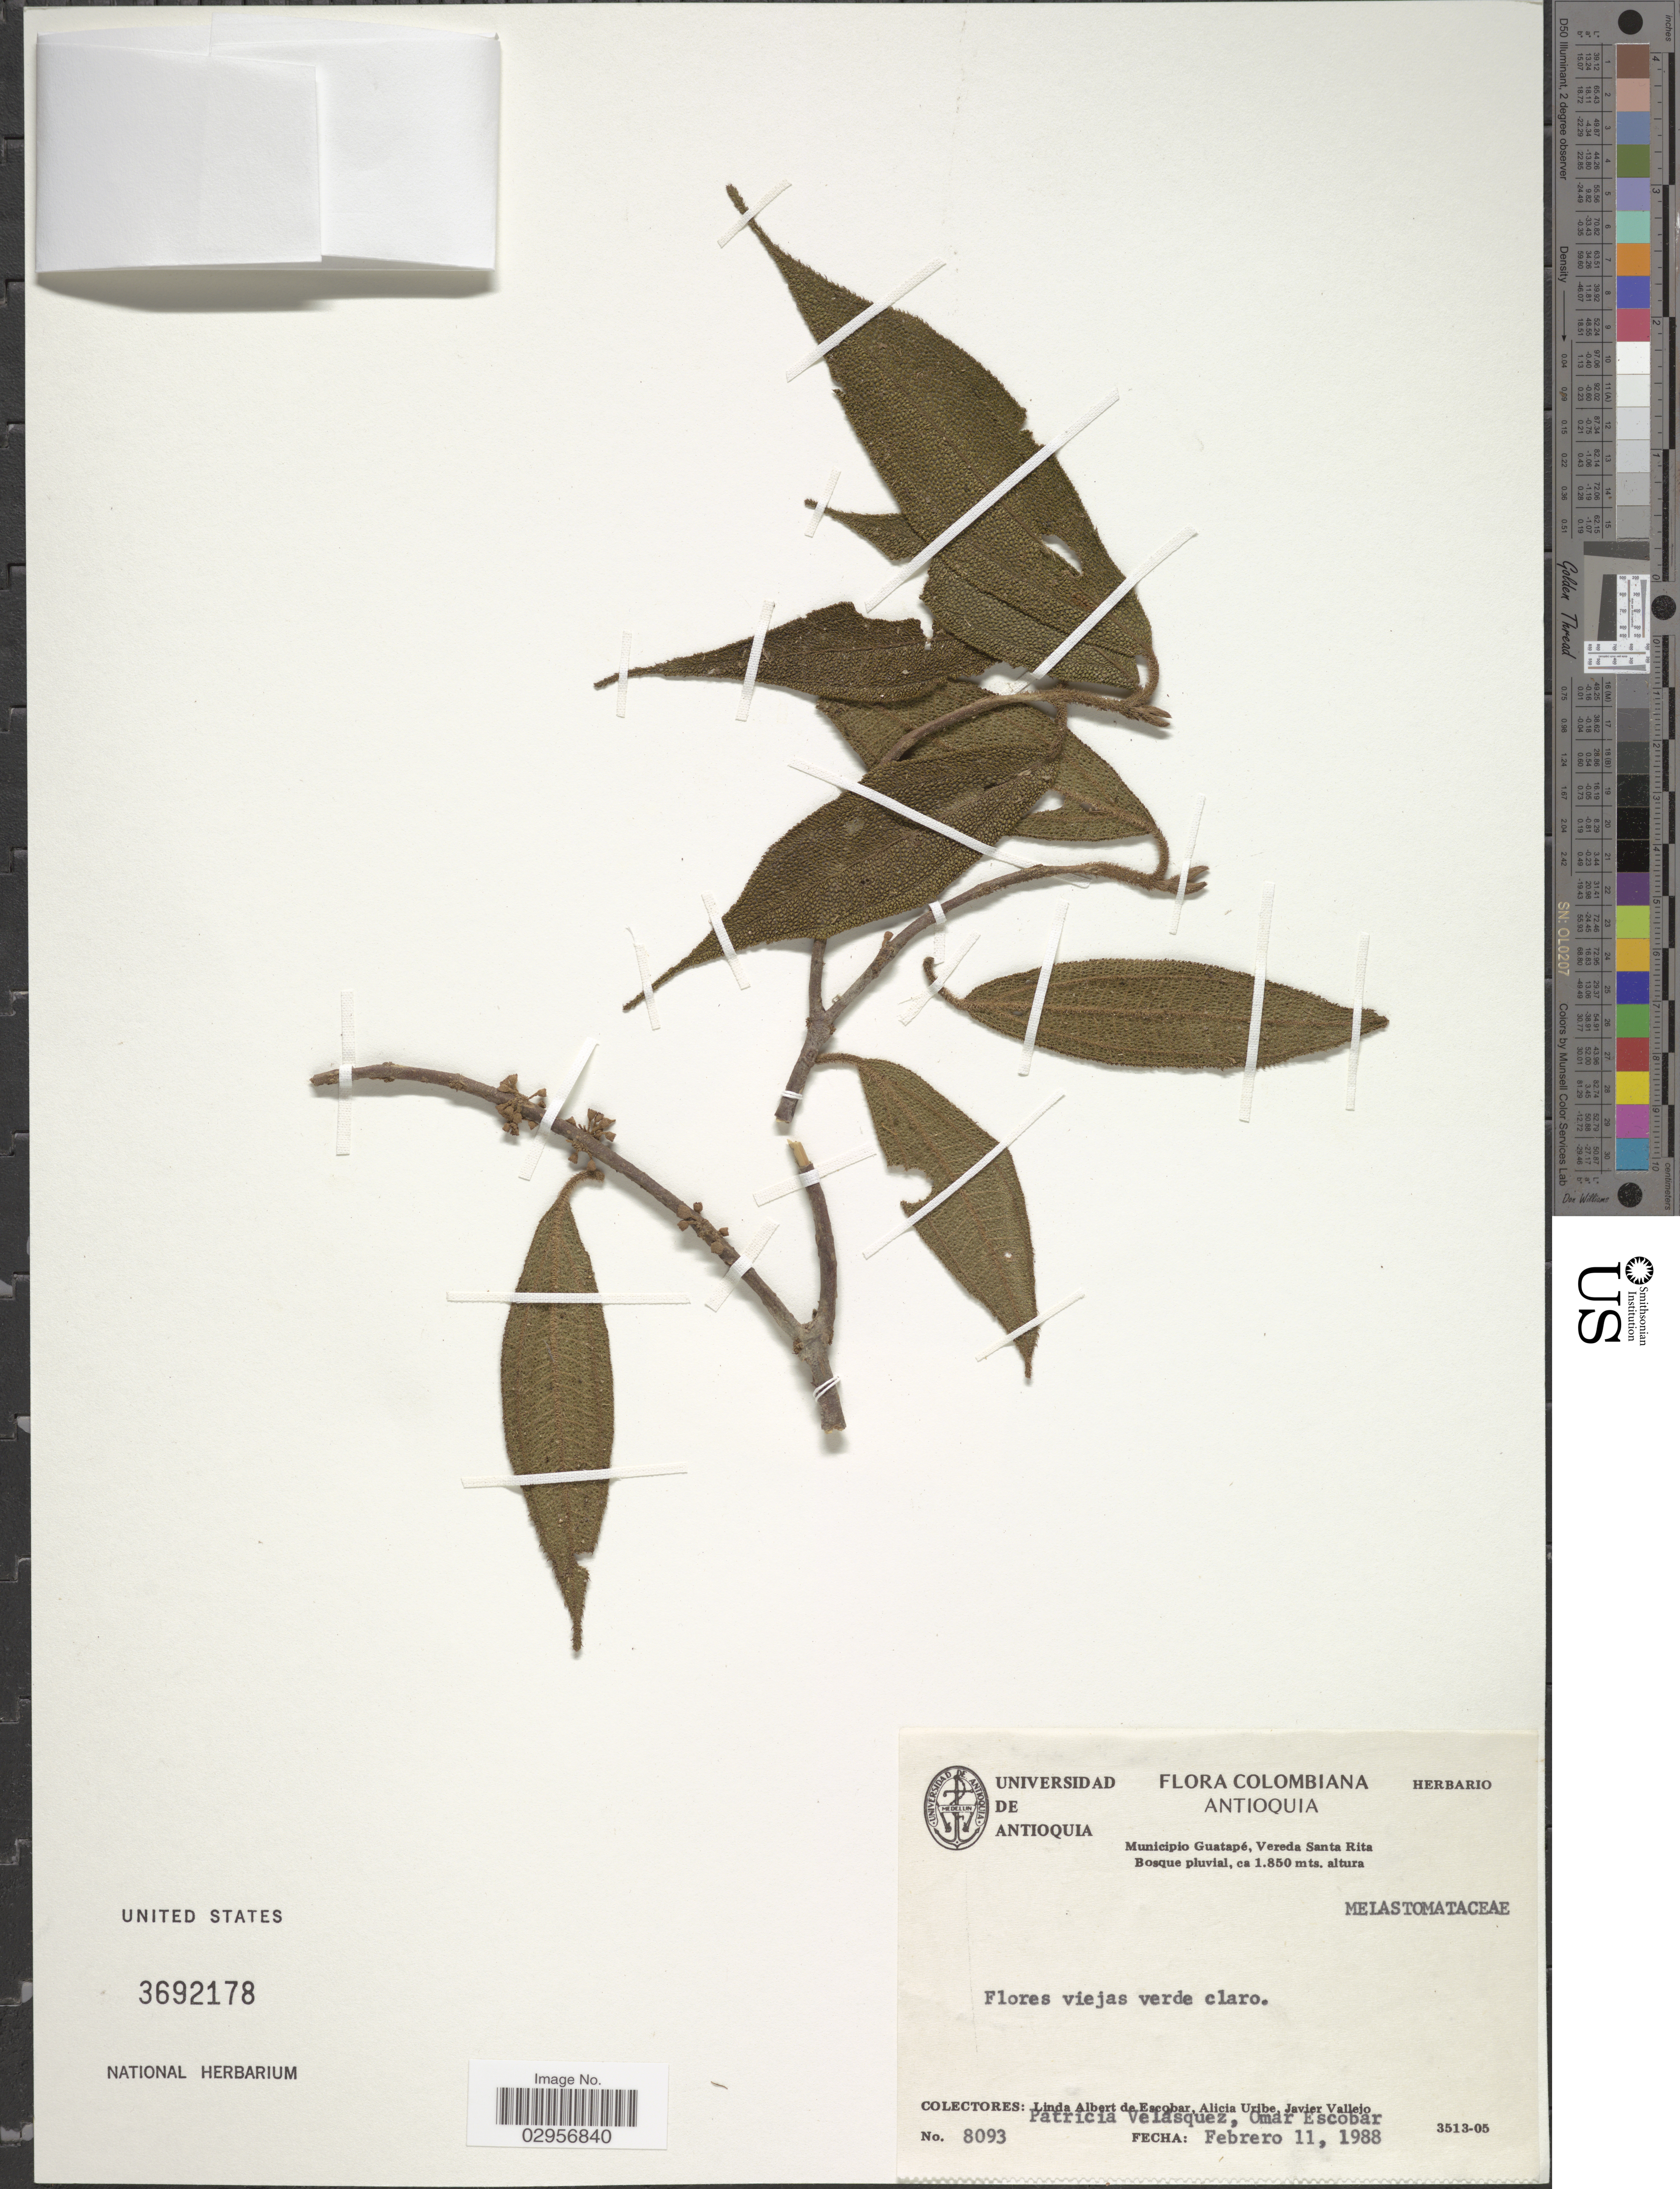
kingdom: Plantae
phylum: Tracheophyta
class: Magnoliopsida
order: Myrtales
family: Melastomataceae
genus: Henriettea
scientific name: Henriettea sp.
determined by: Michelangeli, F. A.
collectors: L. K. de Escobar, A. Uribe, J. Vallejo, P. Velasquez & O. D. Escobar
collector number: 8093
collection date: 1988-02-11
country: Colombia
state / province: Antioquia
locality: Municipio Guatapé, Vereda Santa Rita.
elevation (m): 1850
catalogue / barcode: US 3692178